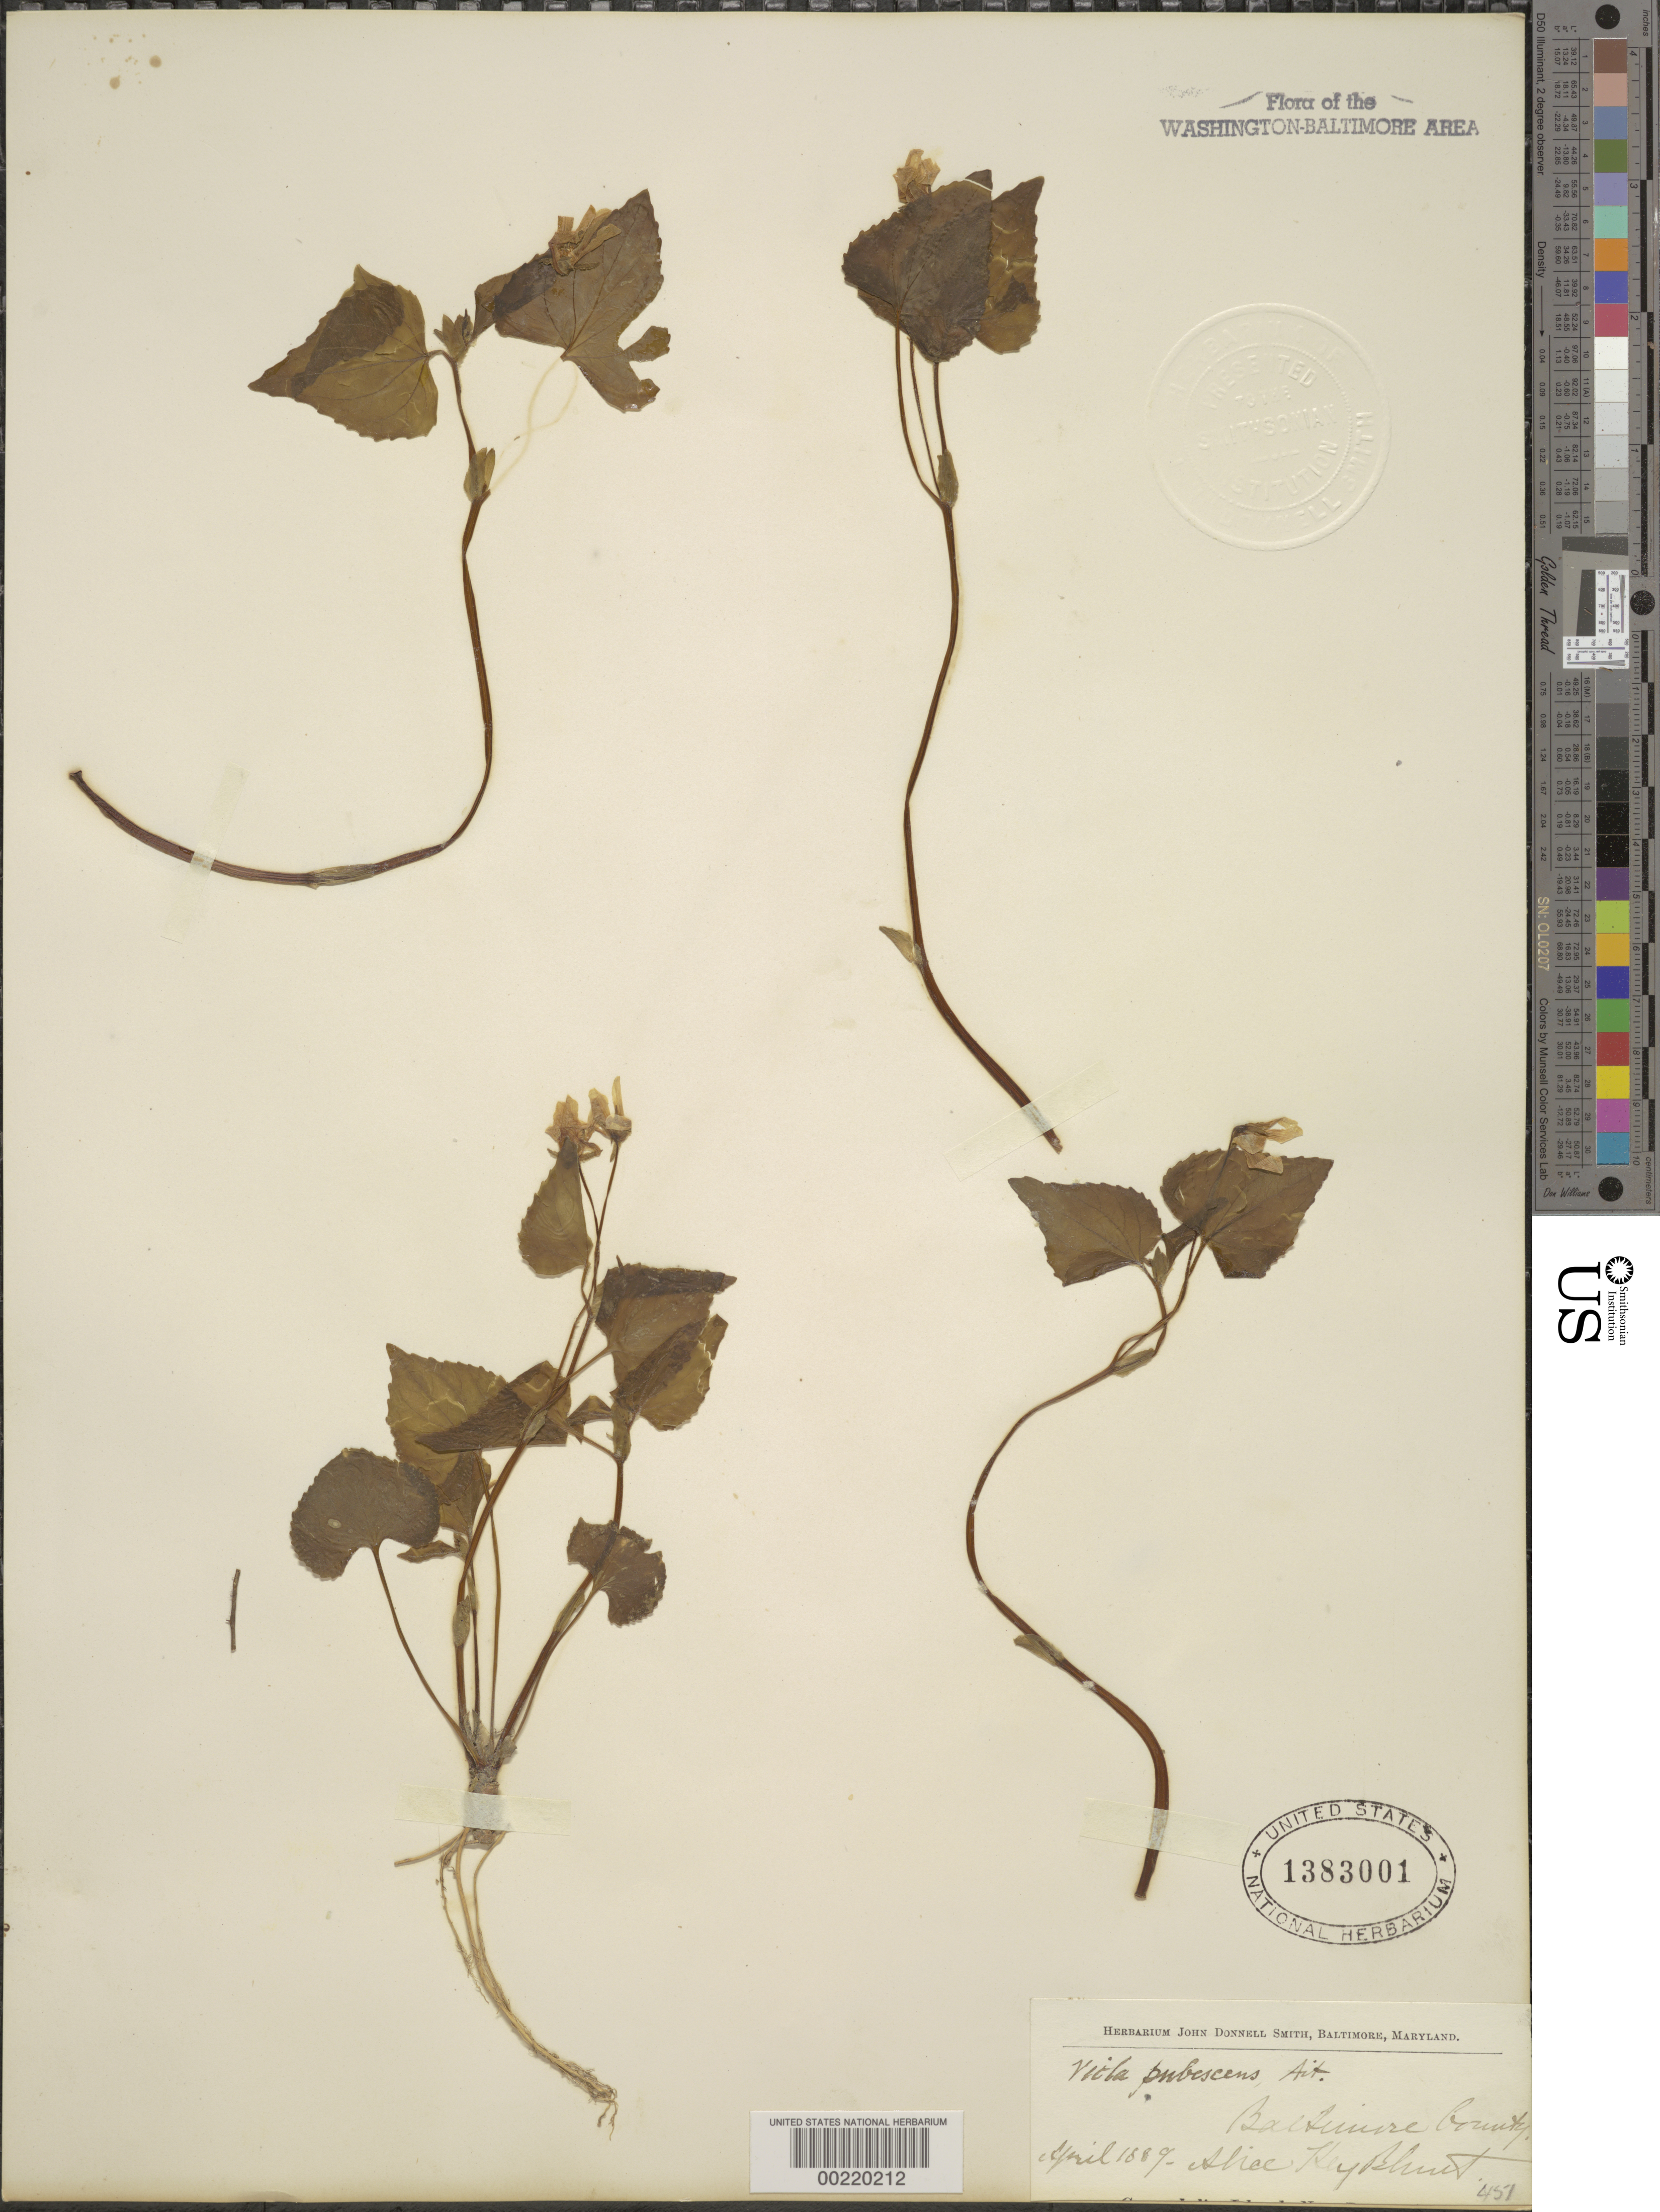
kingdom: Plantae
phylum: Tracheophyta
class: Magnoliopsida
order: Malpighiales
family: Violaceae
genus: Viola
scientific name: Viola pubescens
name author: Aiton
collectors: A. Blunt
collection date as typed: Apr 1889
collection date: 1889-04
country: United States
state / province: Maryland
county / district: Baltimore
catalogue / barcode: US 1383001